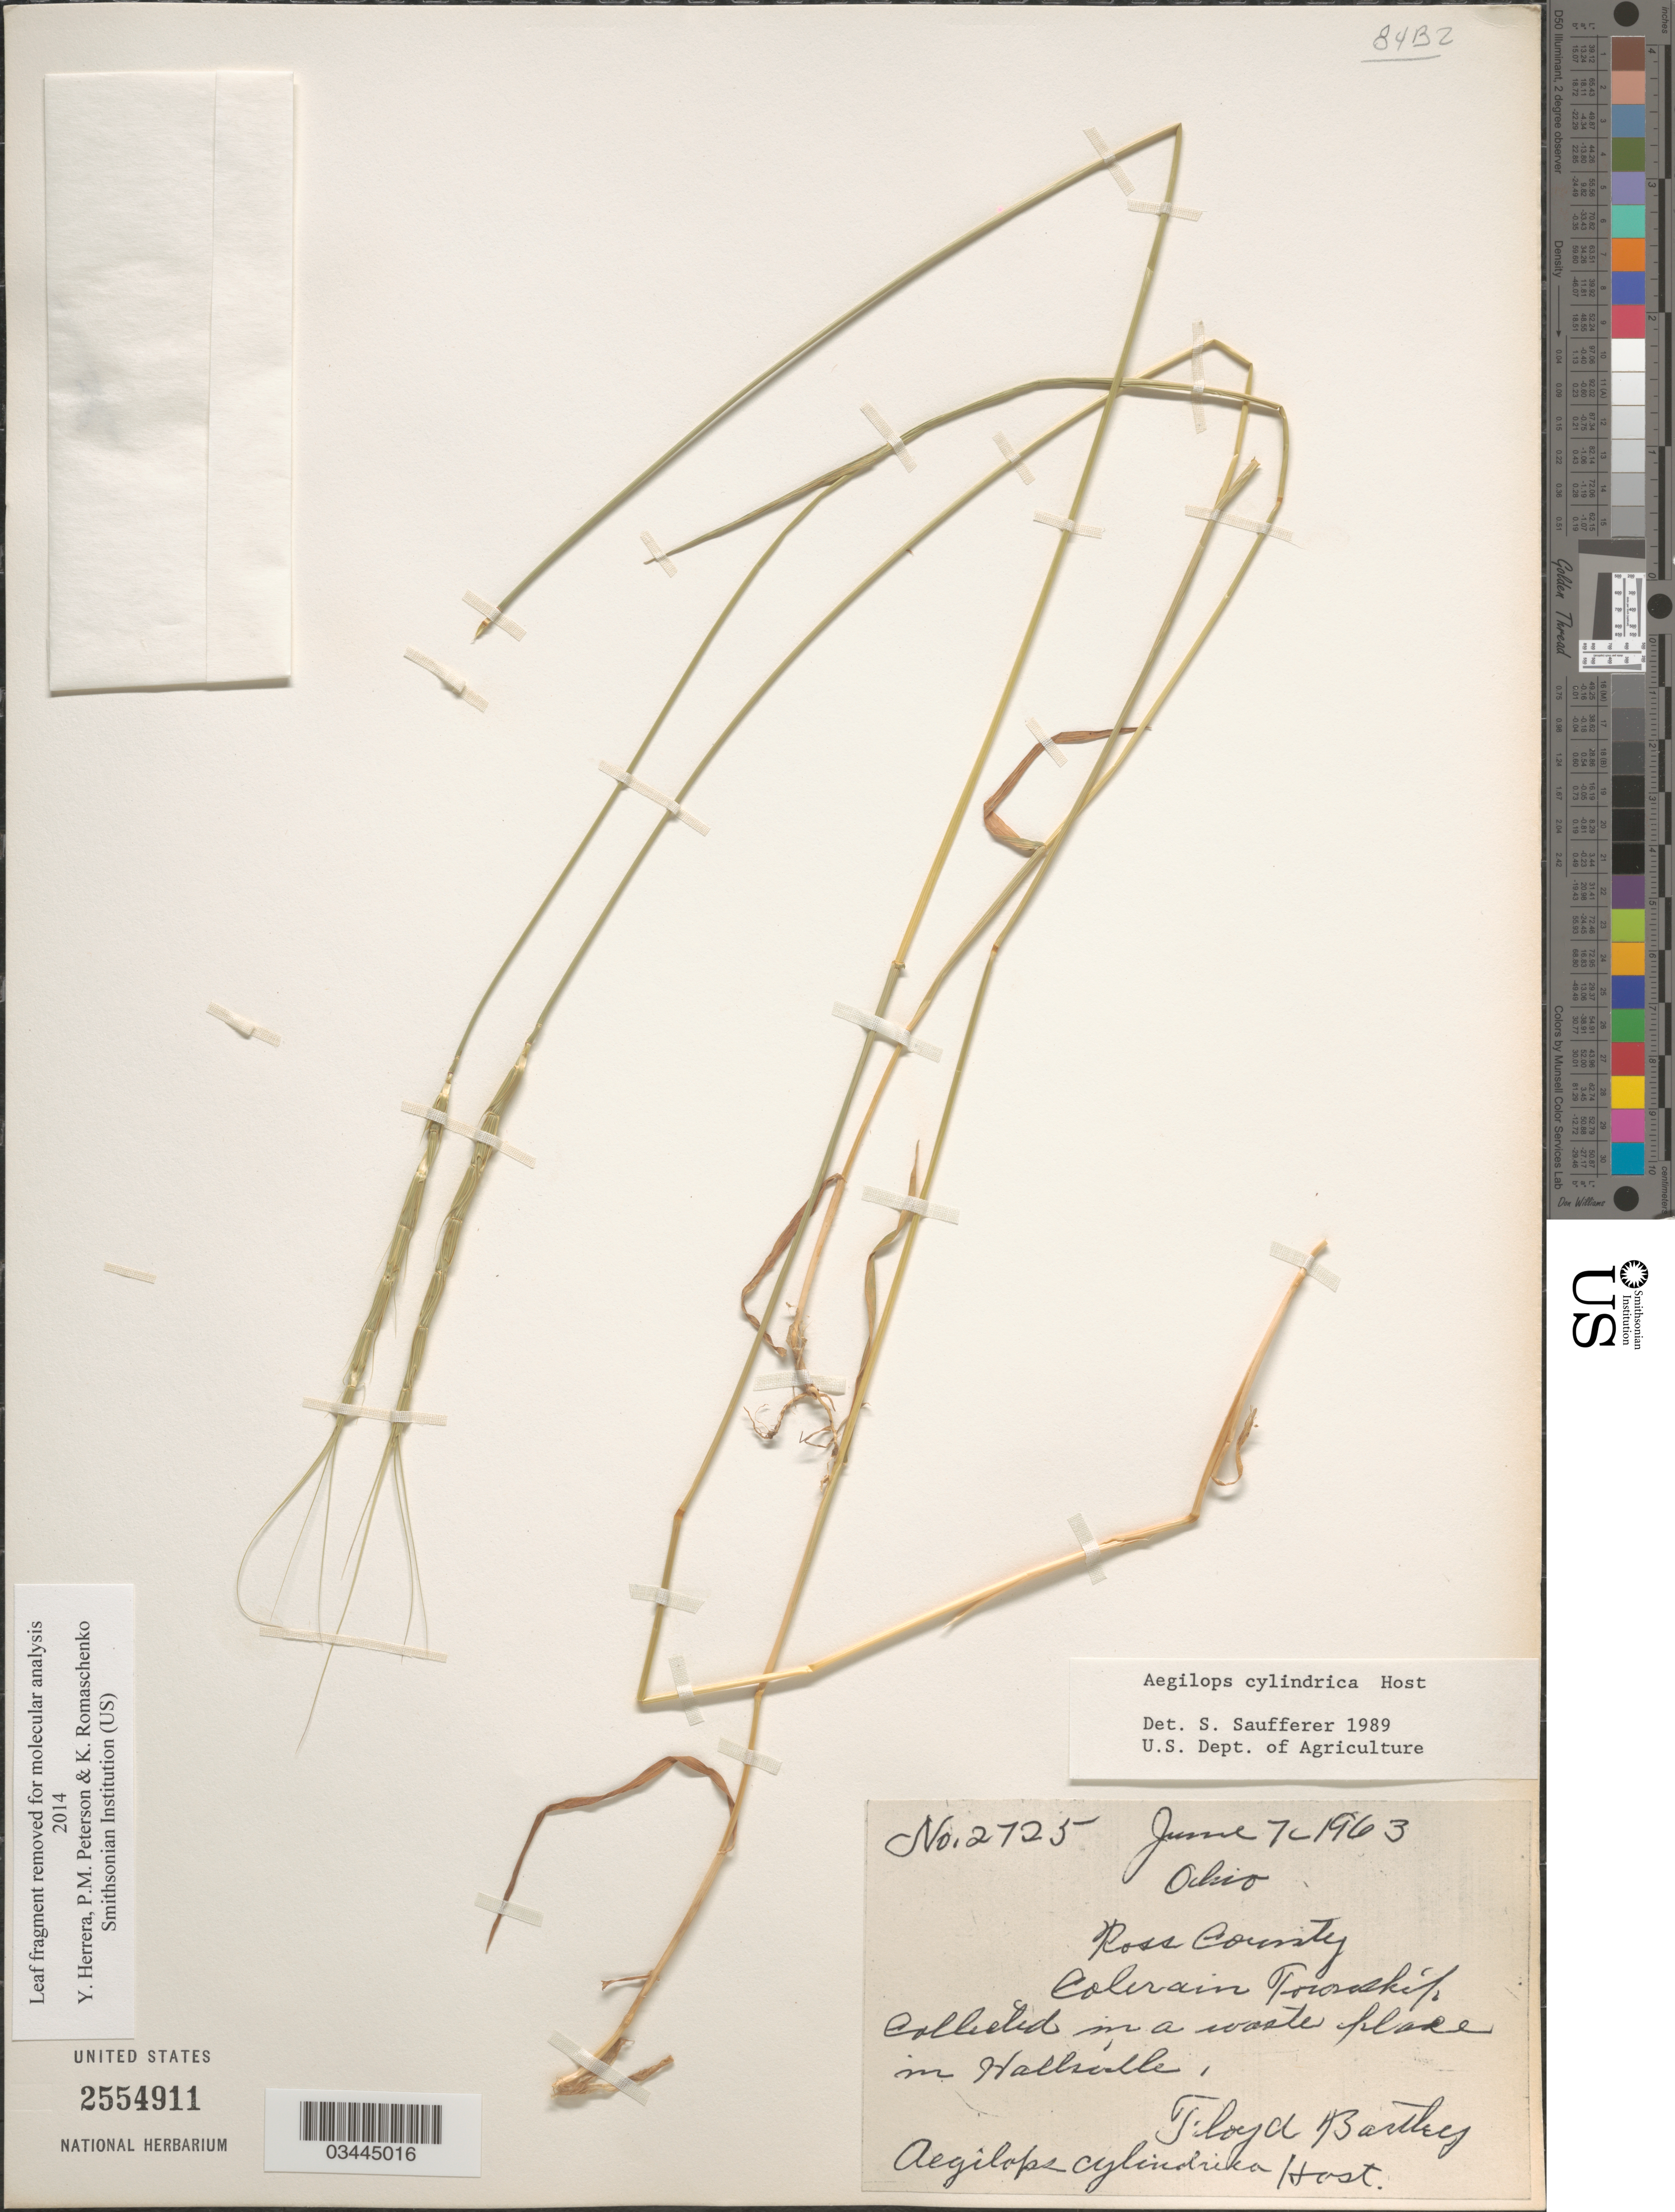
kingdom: Plantae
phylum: Tracheophyta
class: Liliopsida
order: Poales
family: Poaceae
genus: Aegilops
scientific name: Aegilops cylindrica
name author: Host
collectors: F. Bartley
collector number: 2725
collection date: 1963-06-07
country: United States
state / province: Ohio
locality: Ross County. Colerain Township. In a waste place in Hallsville.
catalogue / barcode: US 2554911